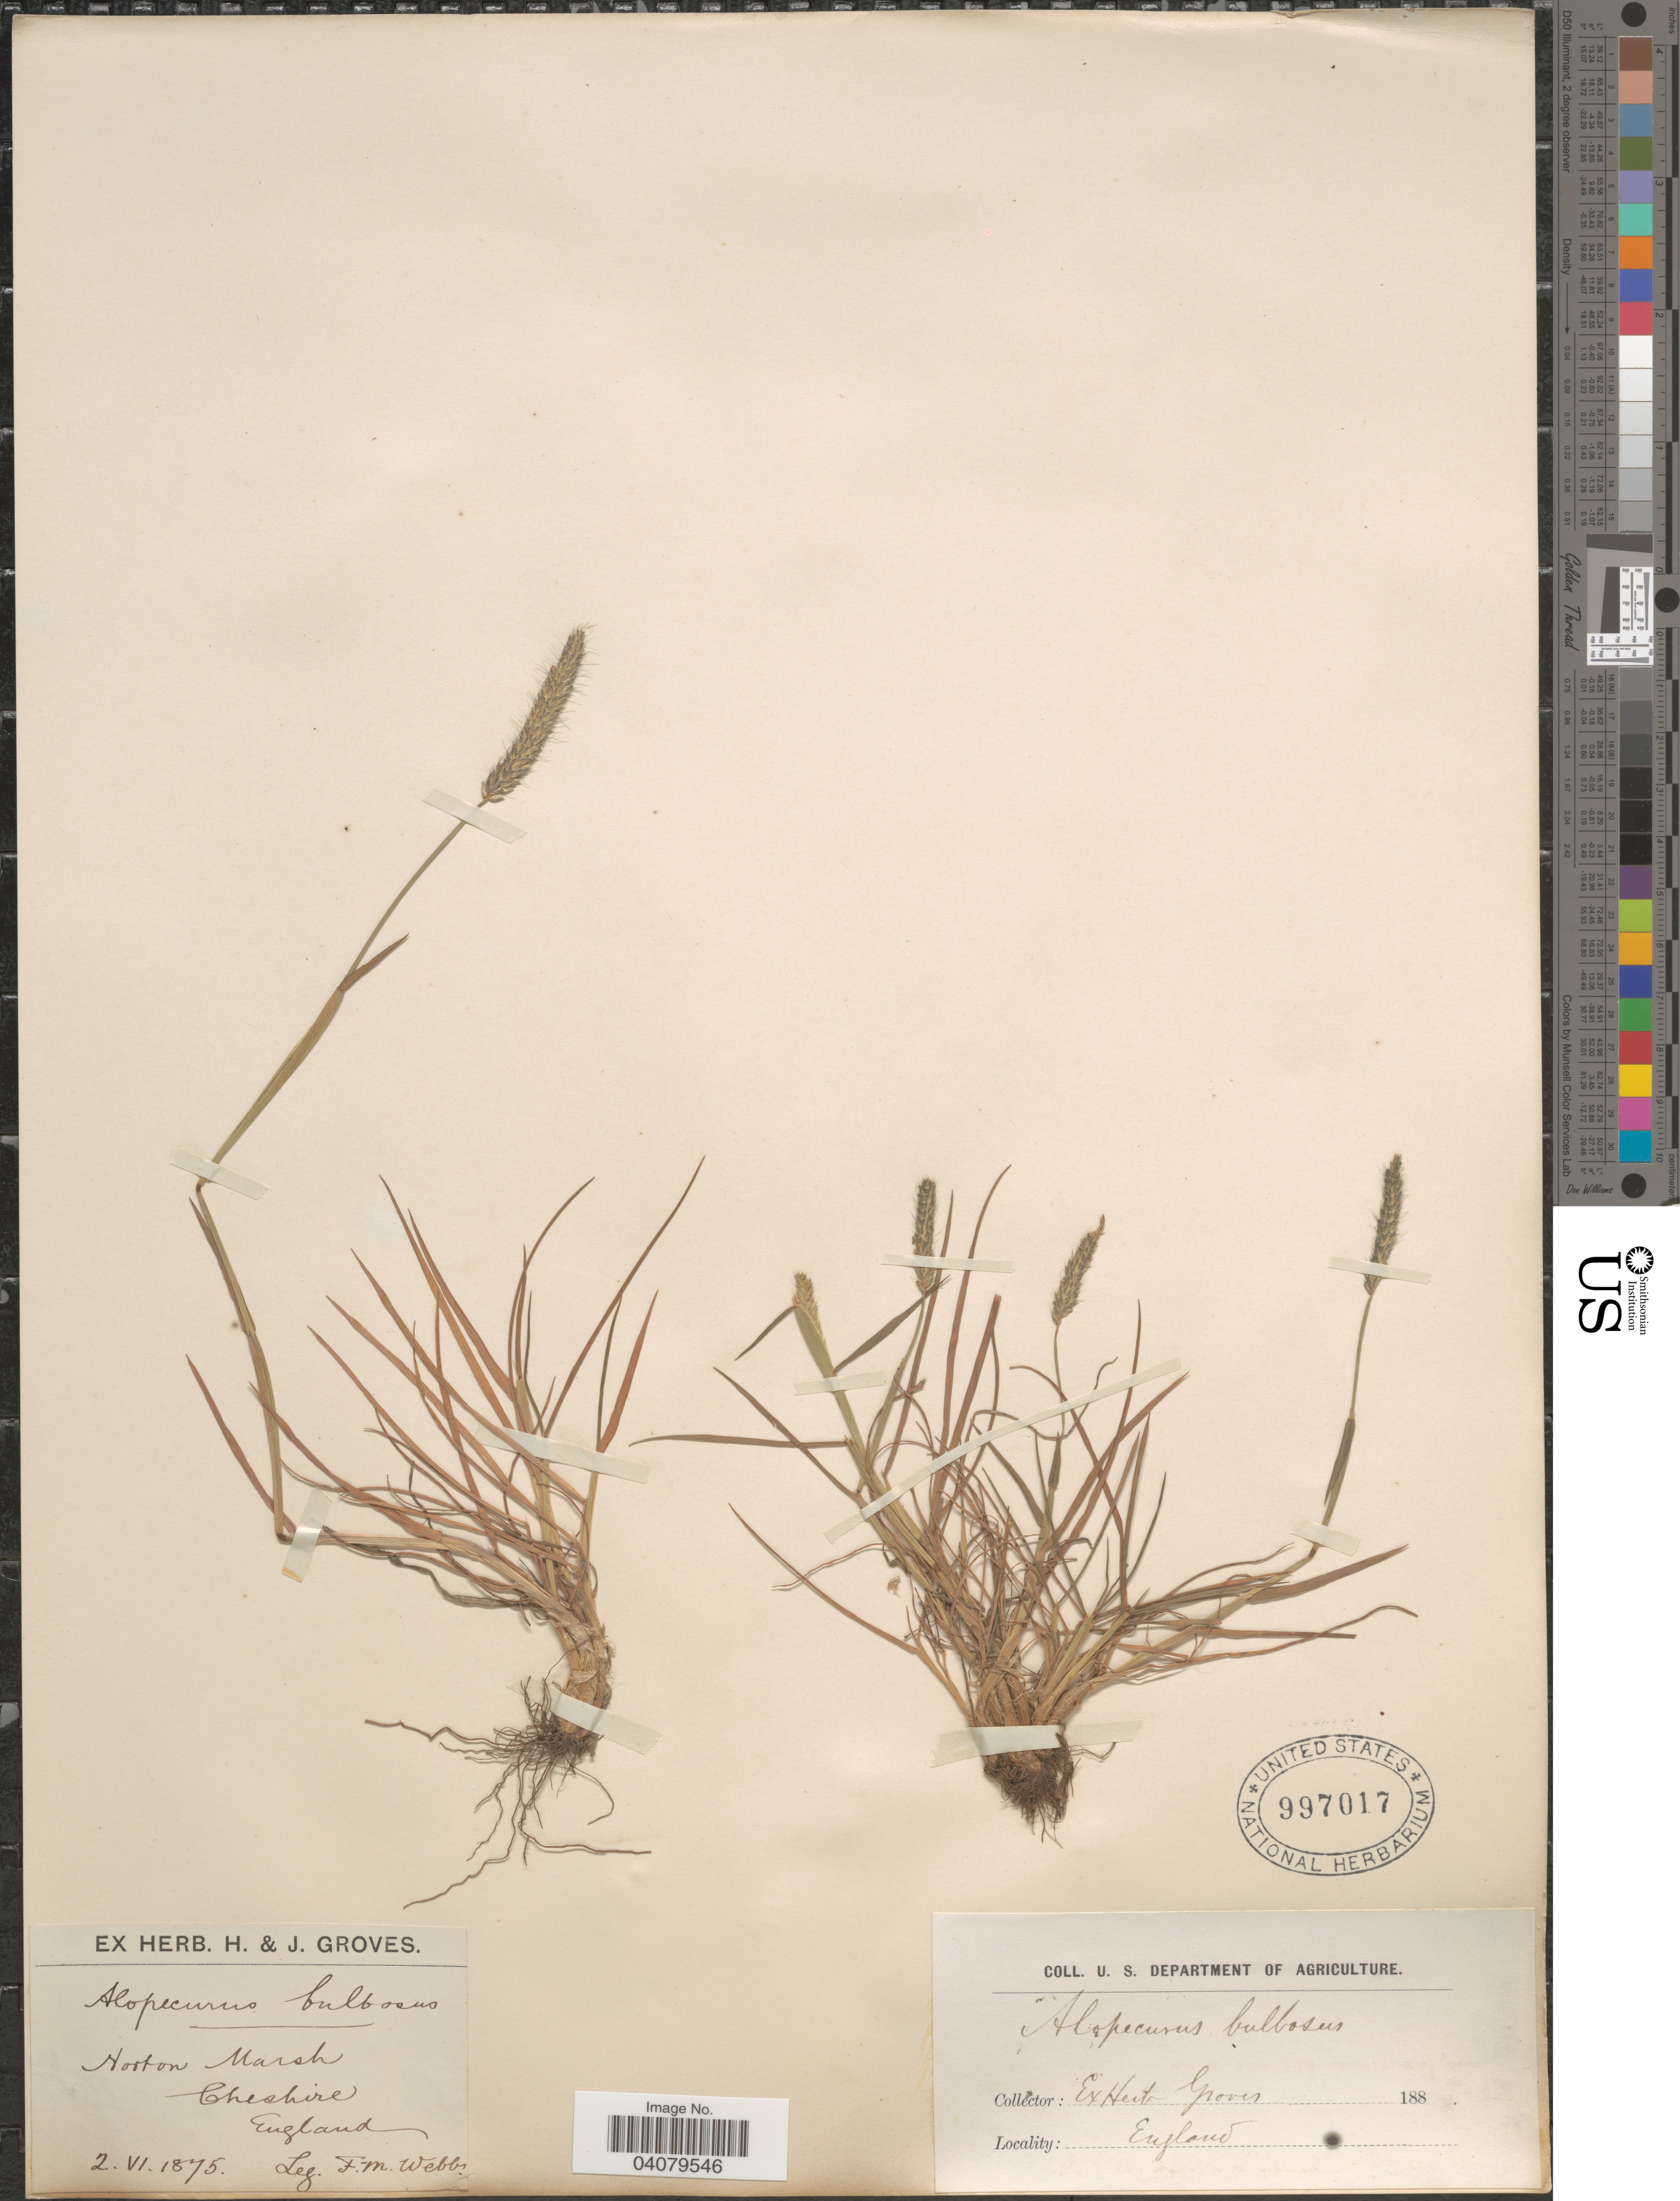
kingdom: Plantae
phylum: Tracheophyta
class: Liliopsida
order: Poales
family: Poaceae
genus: Alopecurus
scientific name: Alopecurus bulbosus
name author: Gouan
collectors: F. Webb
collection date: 1875-06-02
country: United Kingdom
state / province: England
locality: Norton Marsh, Cheshire.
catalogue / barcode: US 997017